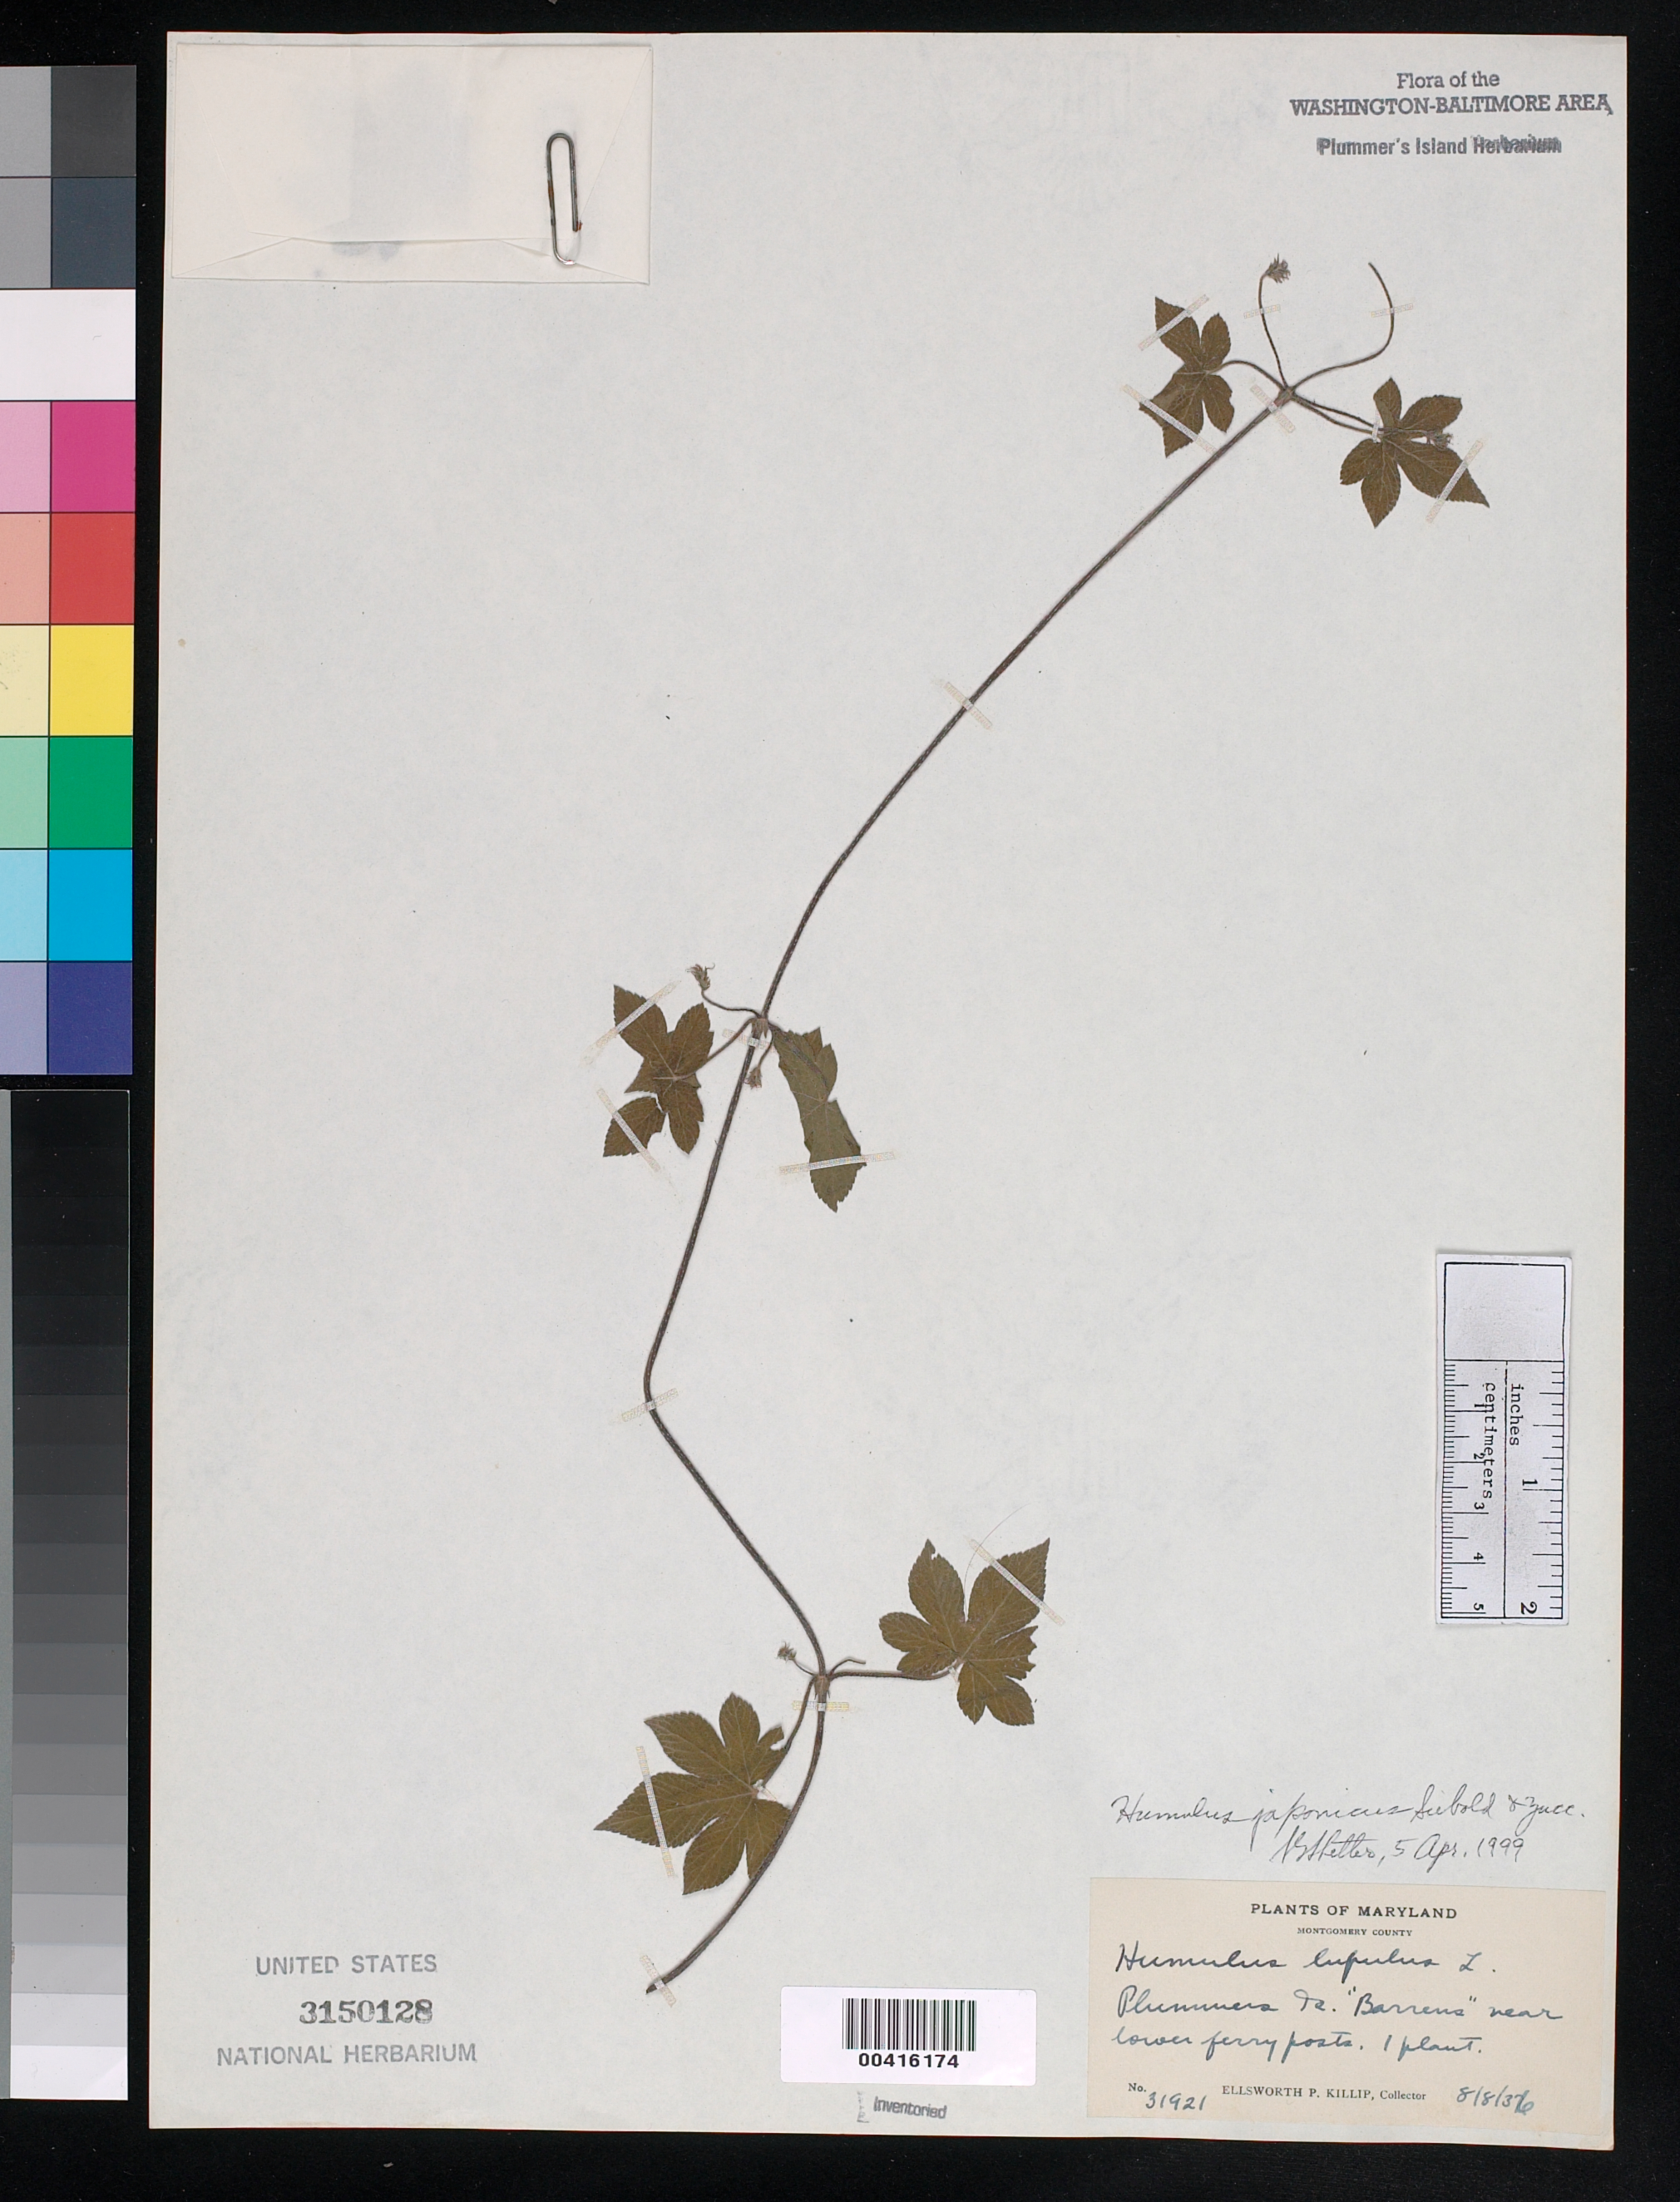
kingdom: Plantae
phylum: Tracheophyta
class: Magnoliopsida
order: Rosales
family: Cannabaceae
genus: Humulus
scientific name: Humulus japonicus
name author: Siebold & Zucc.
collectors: E. P. Killip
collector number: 31921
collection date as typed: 08 Aug 1936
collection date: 1936-08-08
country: United States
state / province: Maryland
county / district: Montgomery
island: Plummers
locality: Plummer's Island; "barrens" near lower Ferry Posts Plummers Island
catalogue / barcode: US 3150128